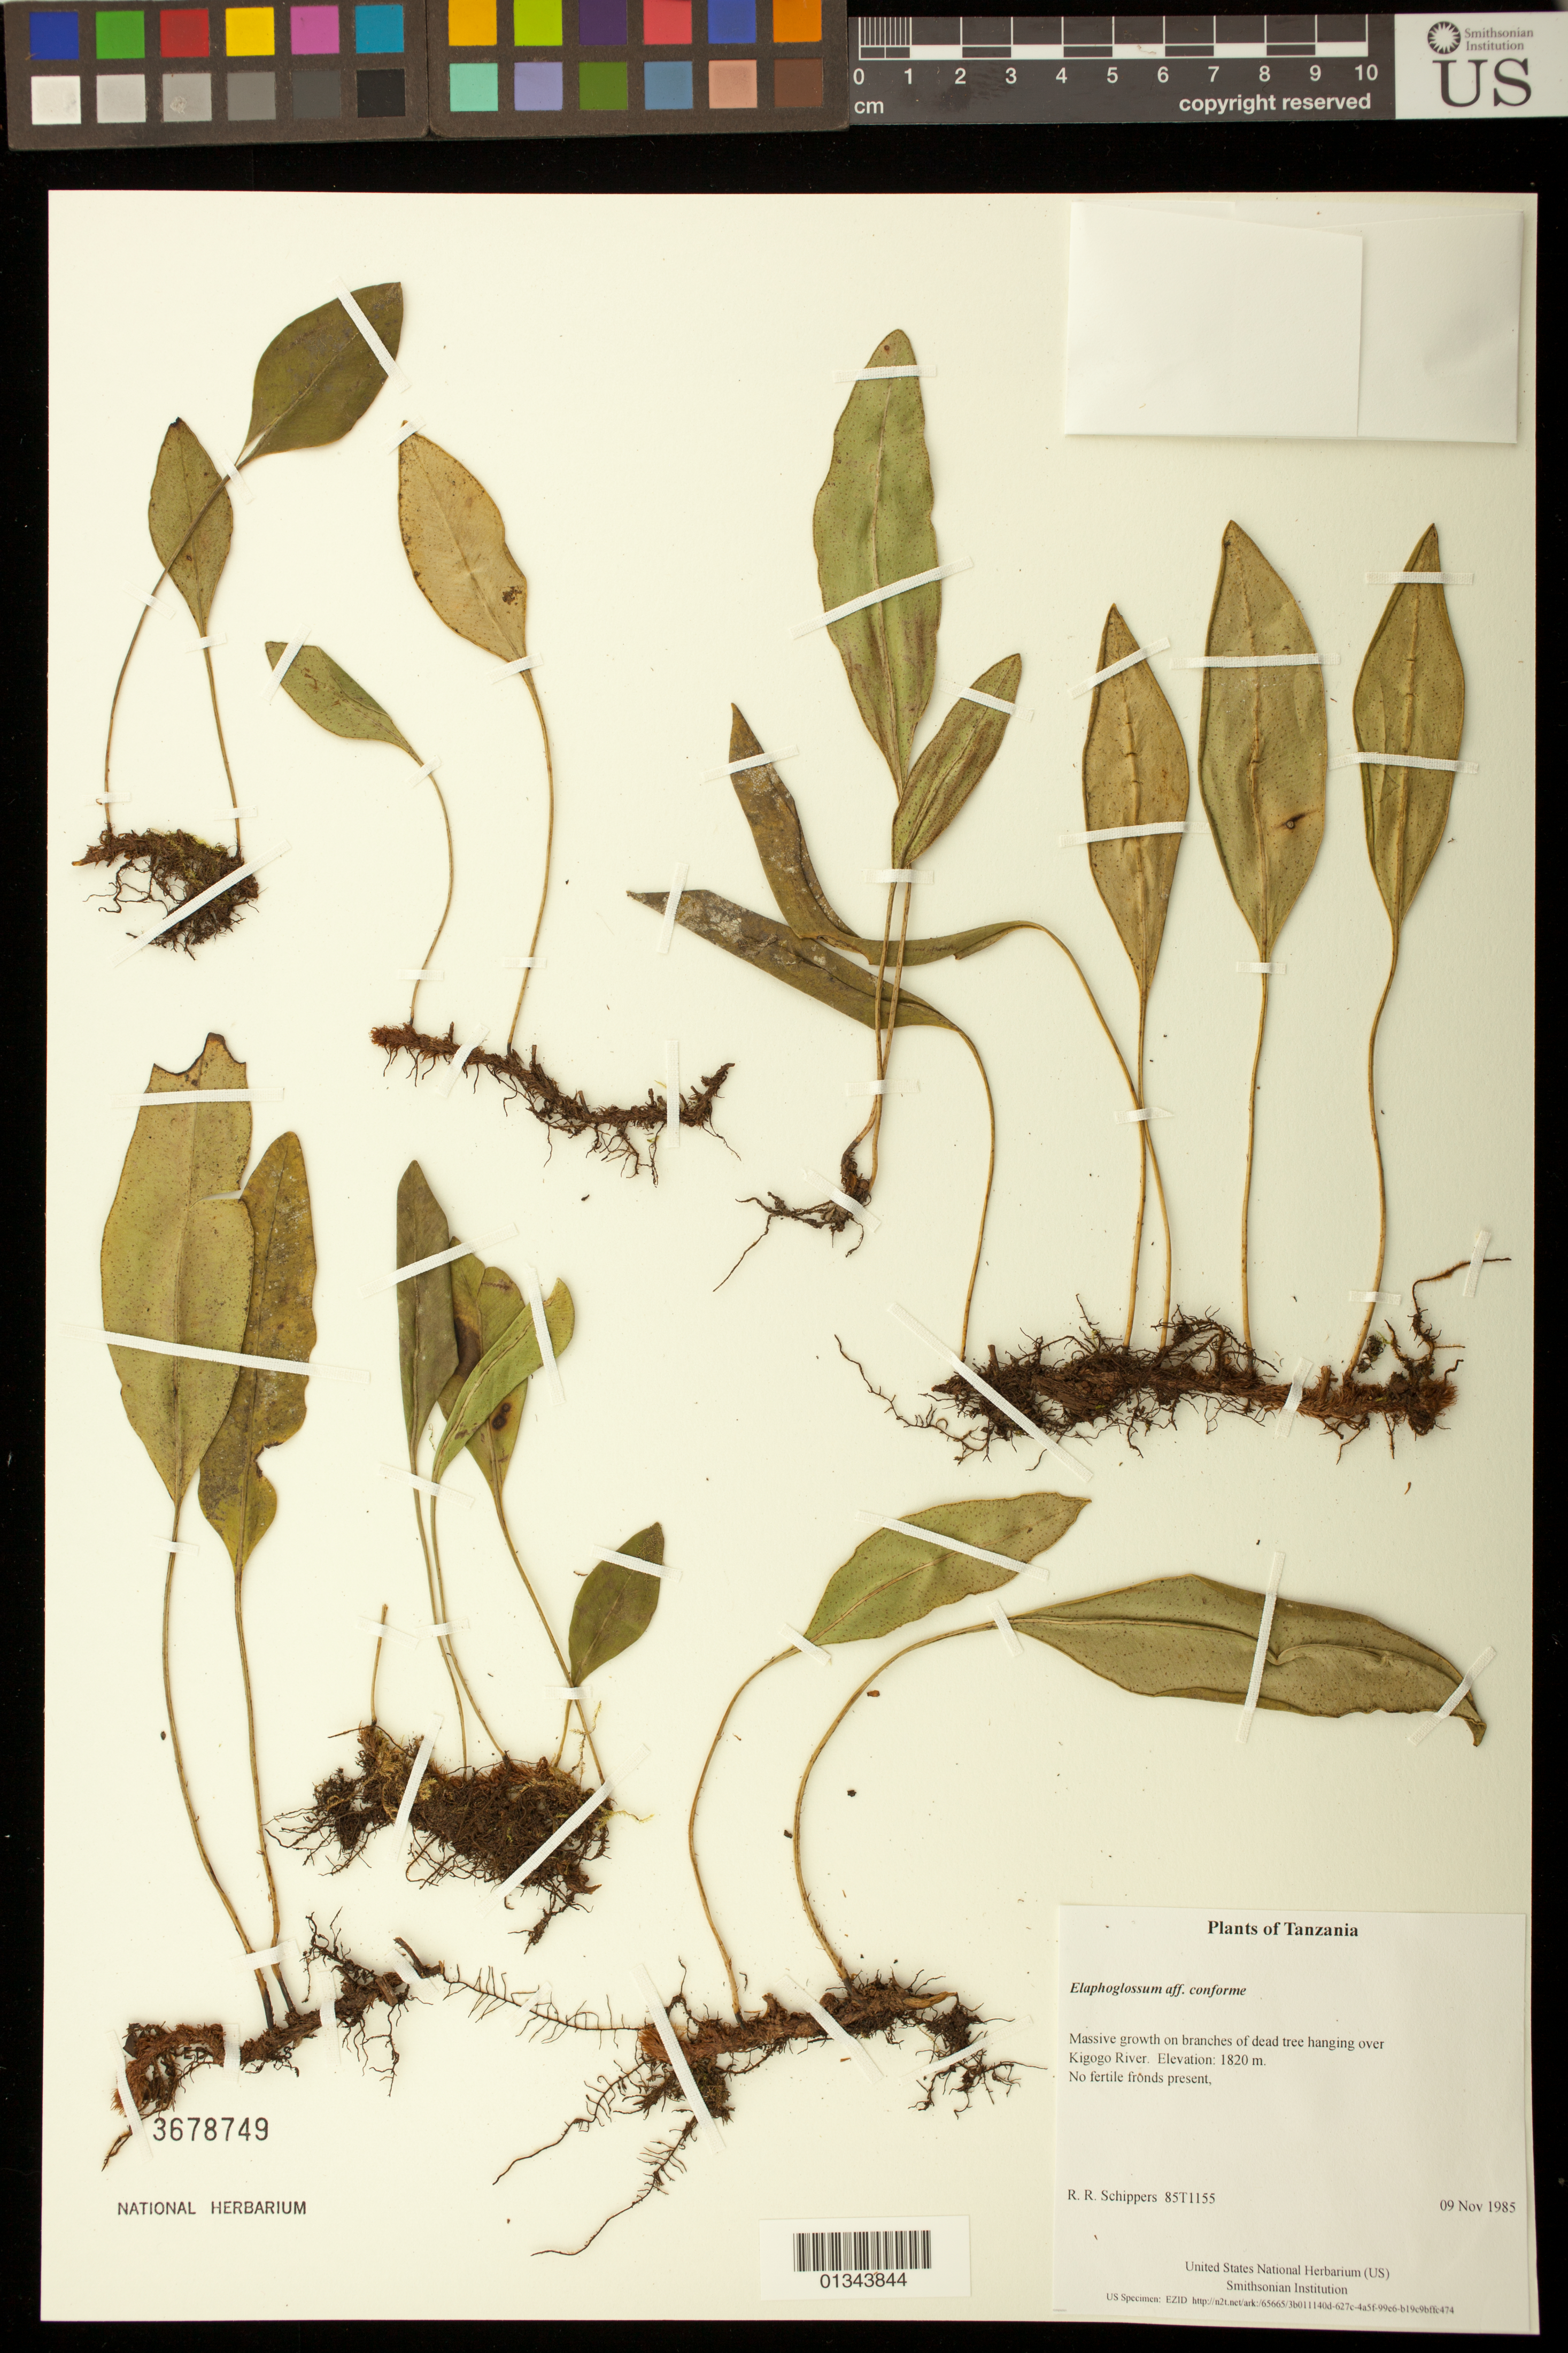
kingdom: Plantae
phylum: Tracheophyta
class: Polypodiopsida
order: Polypodiales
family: Dryopteridaceae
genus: Elaphoglossum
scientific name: Elaphoglossum conforme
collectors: R. R. Schippers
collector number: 85T1155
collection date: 1985-11-09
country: Tanzania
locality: Massive growth on branches of dead tree hanging over Kigogo River.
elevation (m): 1820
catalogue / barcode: US 3678749